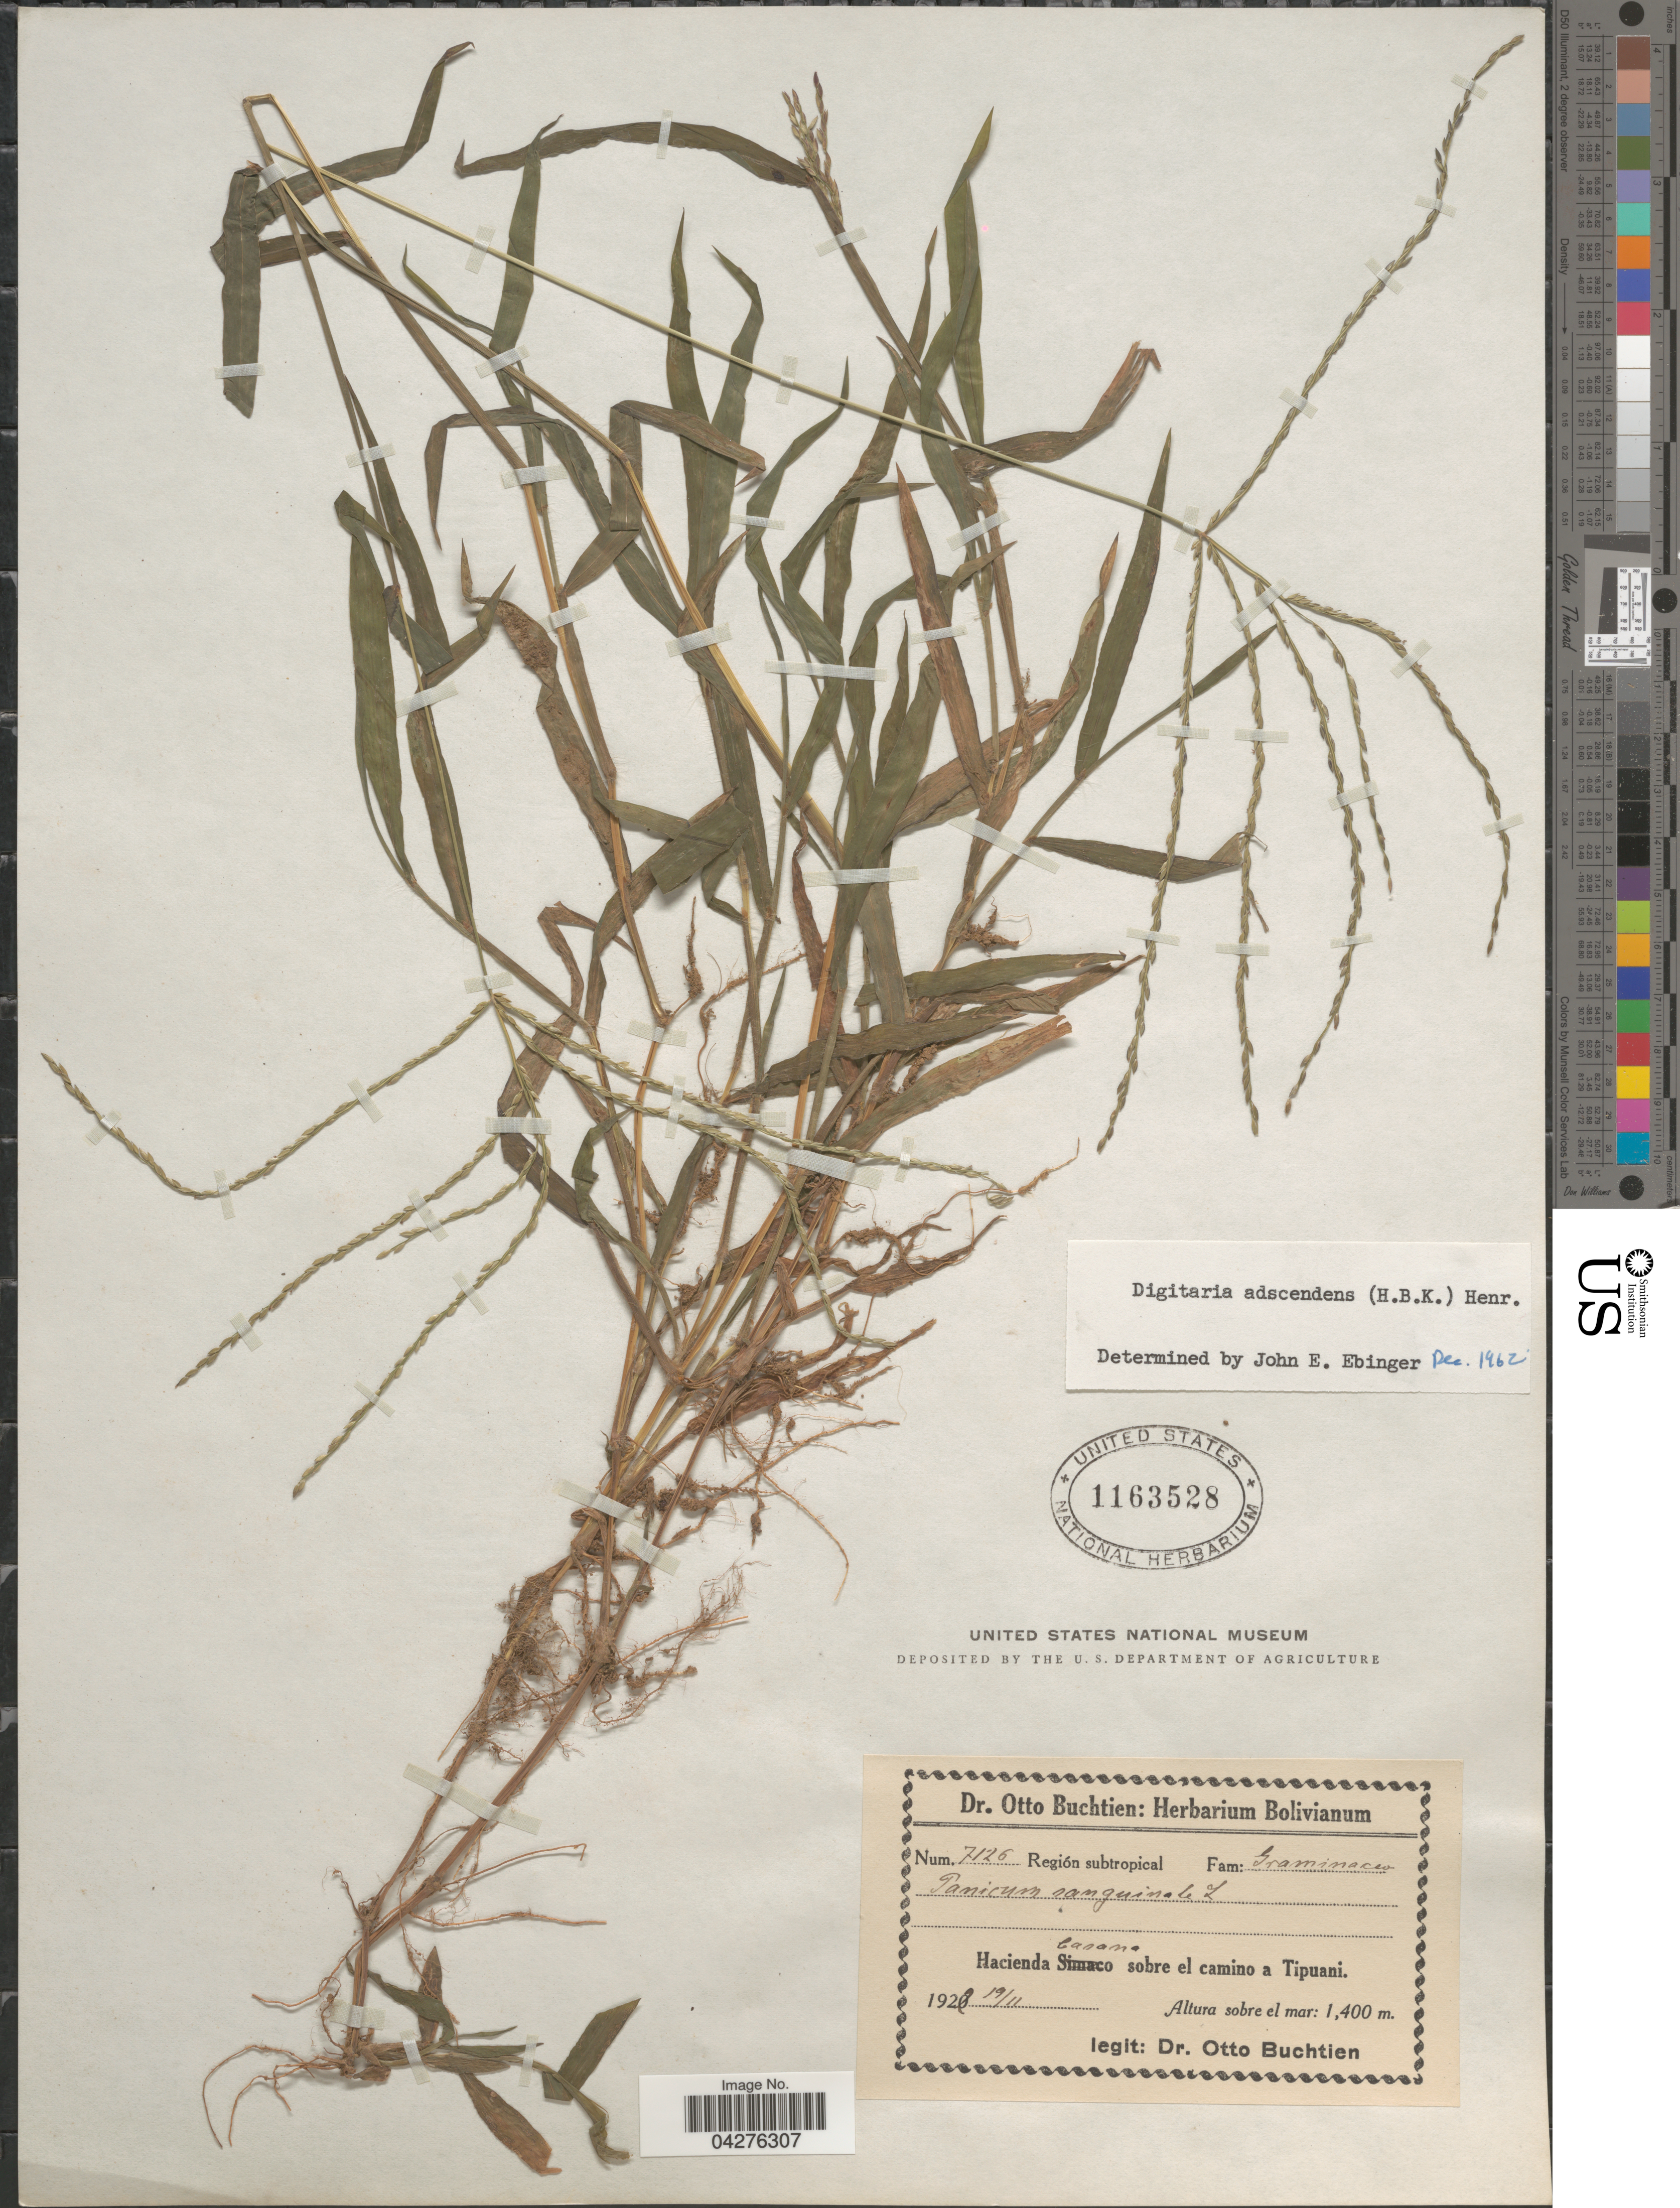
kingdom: Plantae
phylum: Tracheophyta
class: Liliopsida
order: Poales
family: Poaceae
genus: Digitaria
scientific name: Digitaria ciliaris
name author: (Retz.) Koeler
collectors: O. Buchtien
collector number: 7126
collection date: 1928-11-19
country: Bolivia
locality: Región subtropical. Hacienda Casana sobre el camino a Tipuani.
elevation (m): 1400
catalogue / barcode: US 1163528